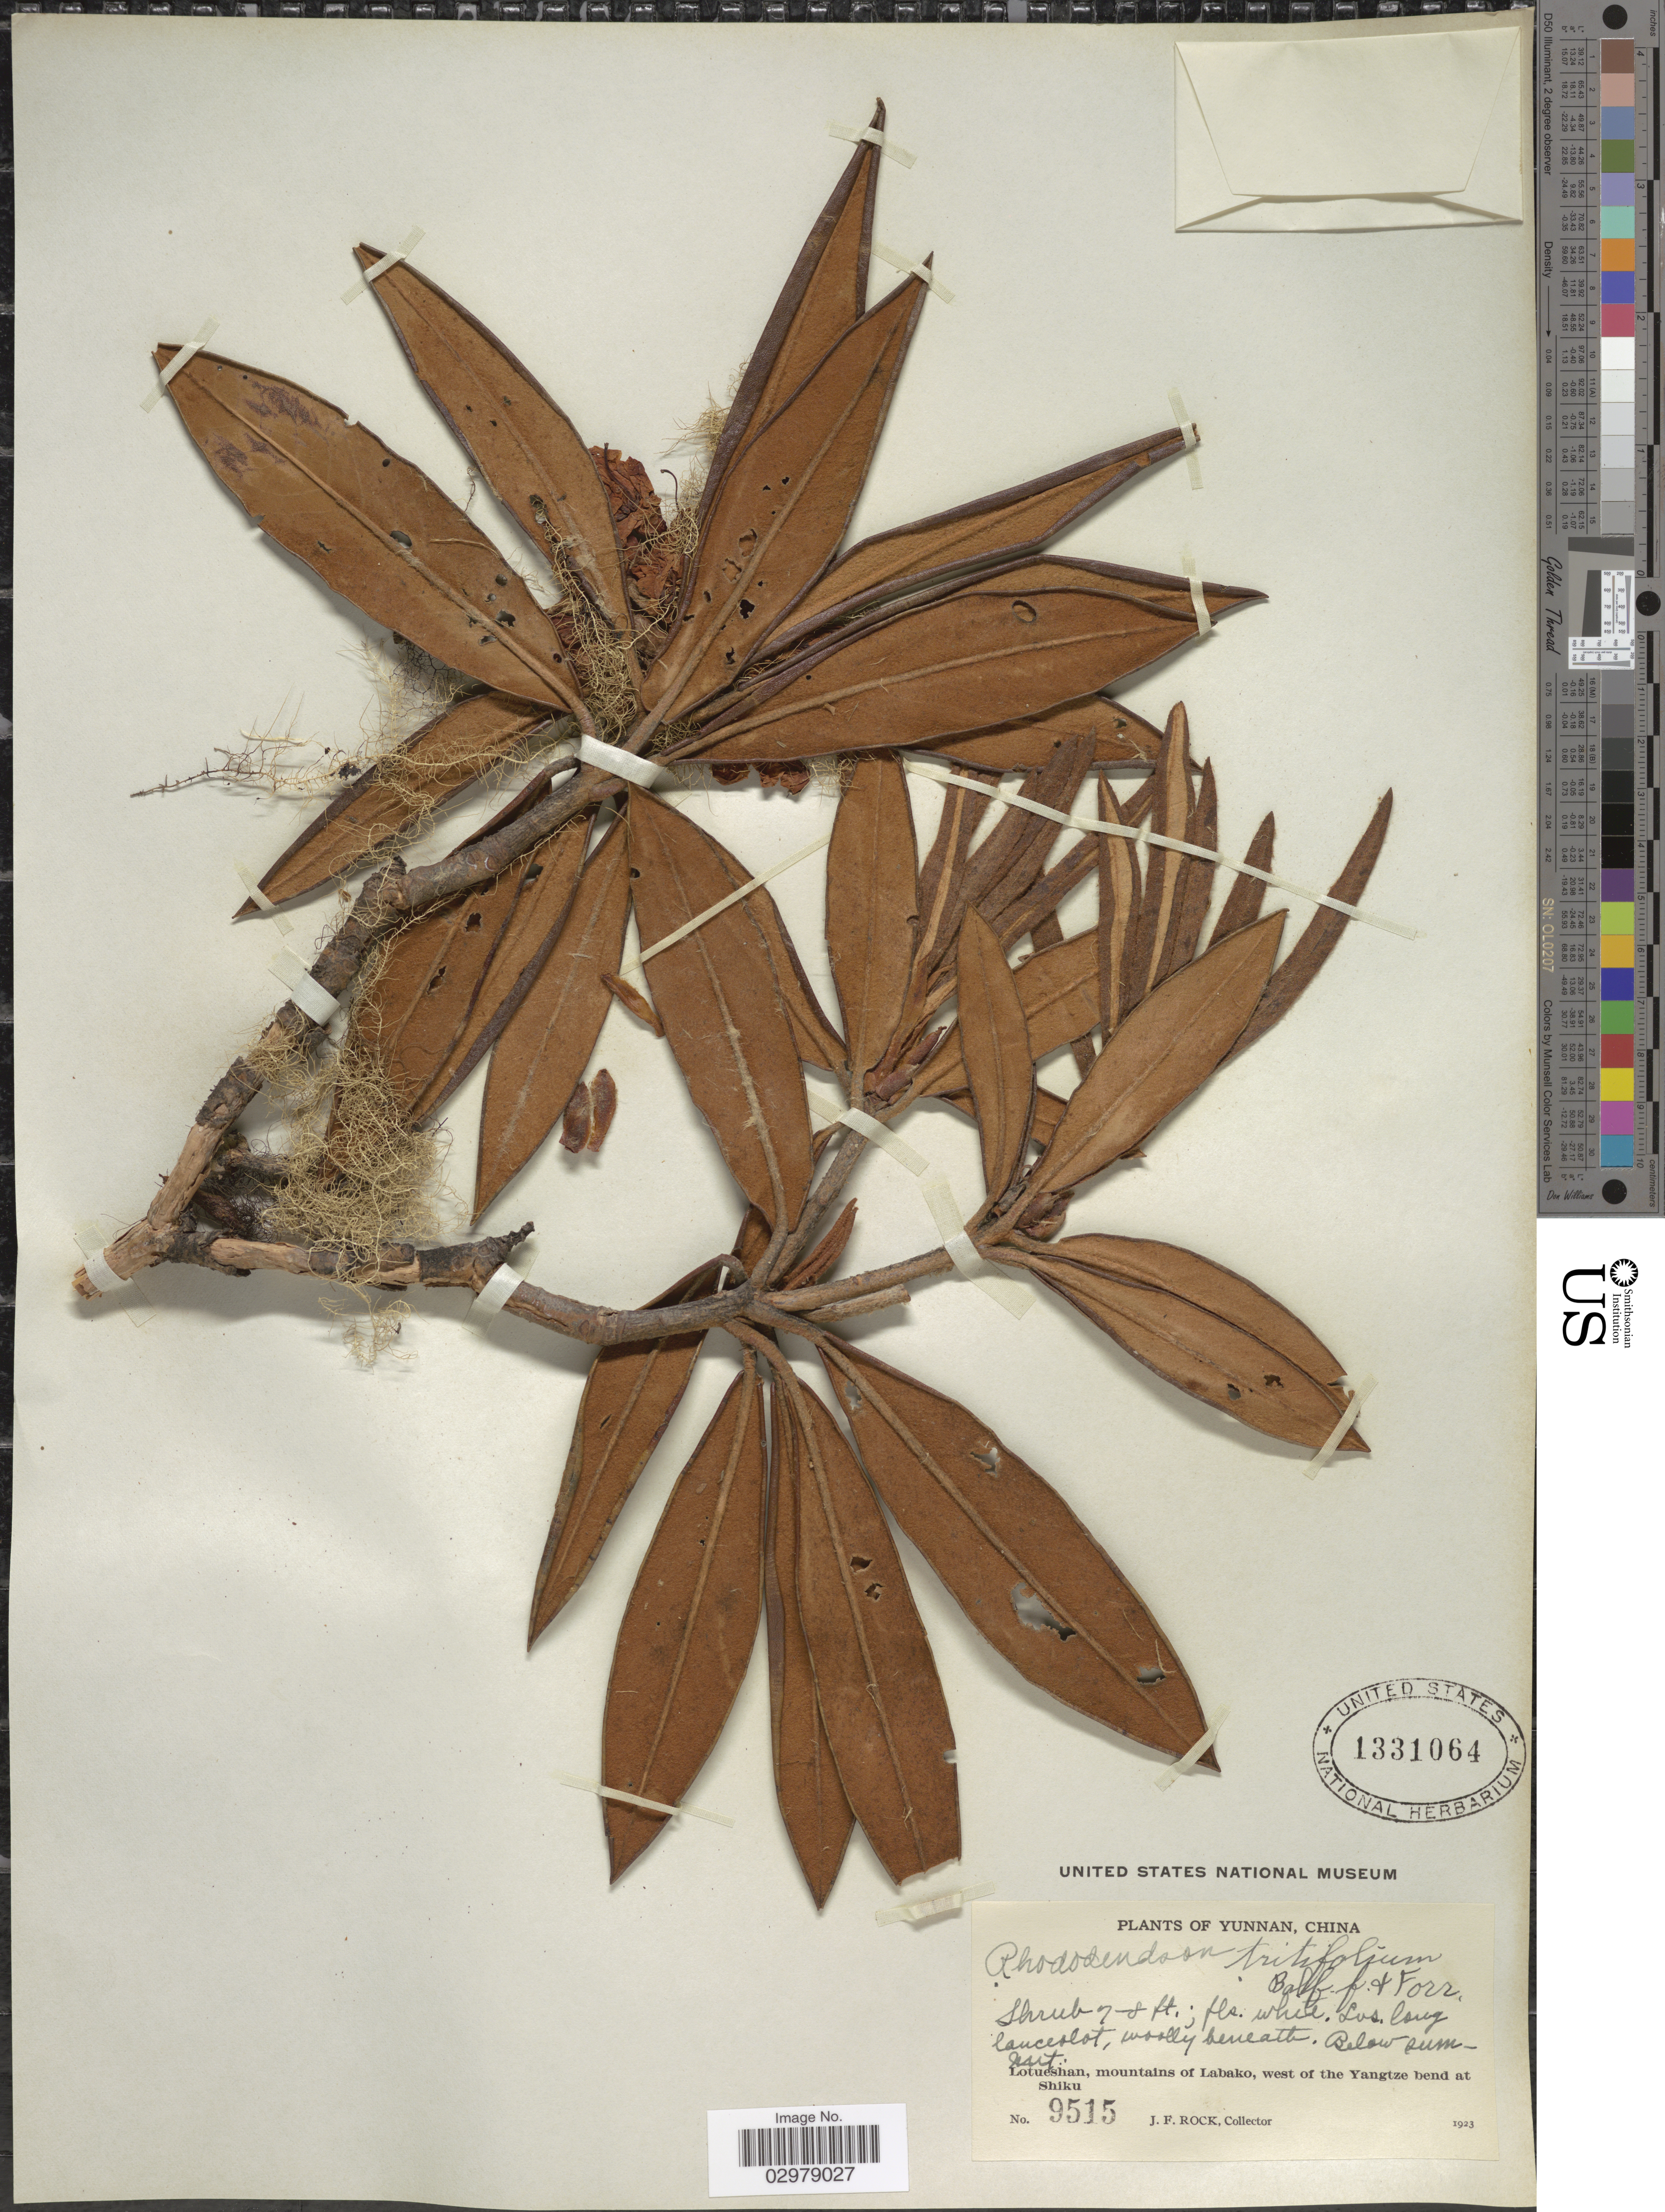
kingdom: Plantae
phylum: Tracheophyta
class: Magnoliopsida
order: Ericales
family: Ericaceae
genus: Rhododendron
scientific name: Rhododendron tritifolium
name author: Balf. f. & Forrest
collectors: J. Rock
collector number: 9515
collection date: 1923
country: China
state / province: Yunnan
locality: Below summit. Lotueshan, mountains of Labako, west of the Yangtze bend at Shiku.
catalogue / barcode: US 1331064